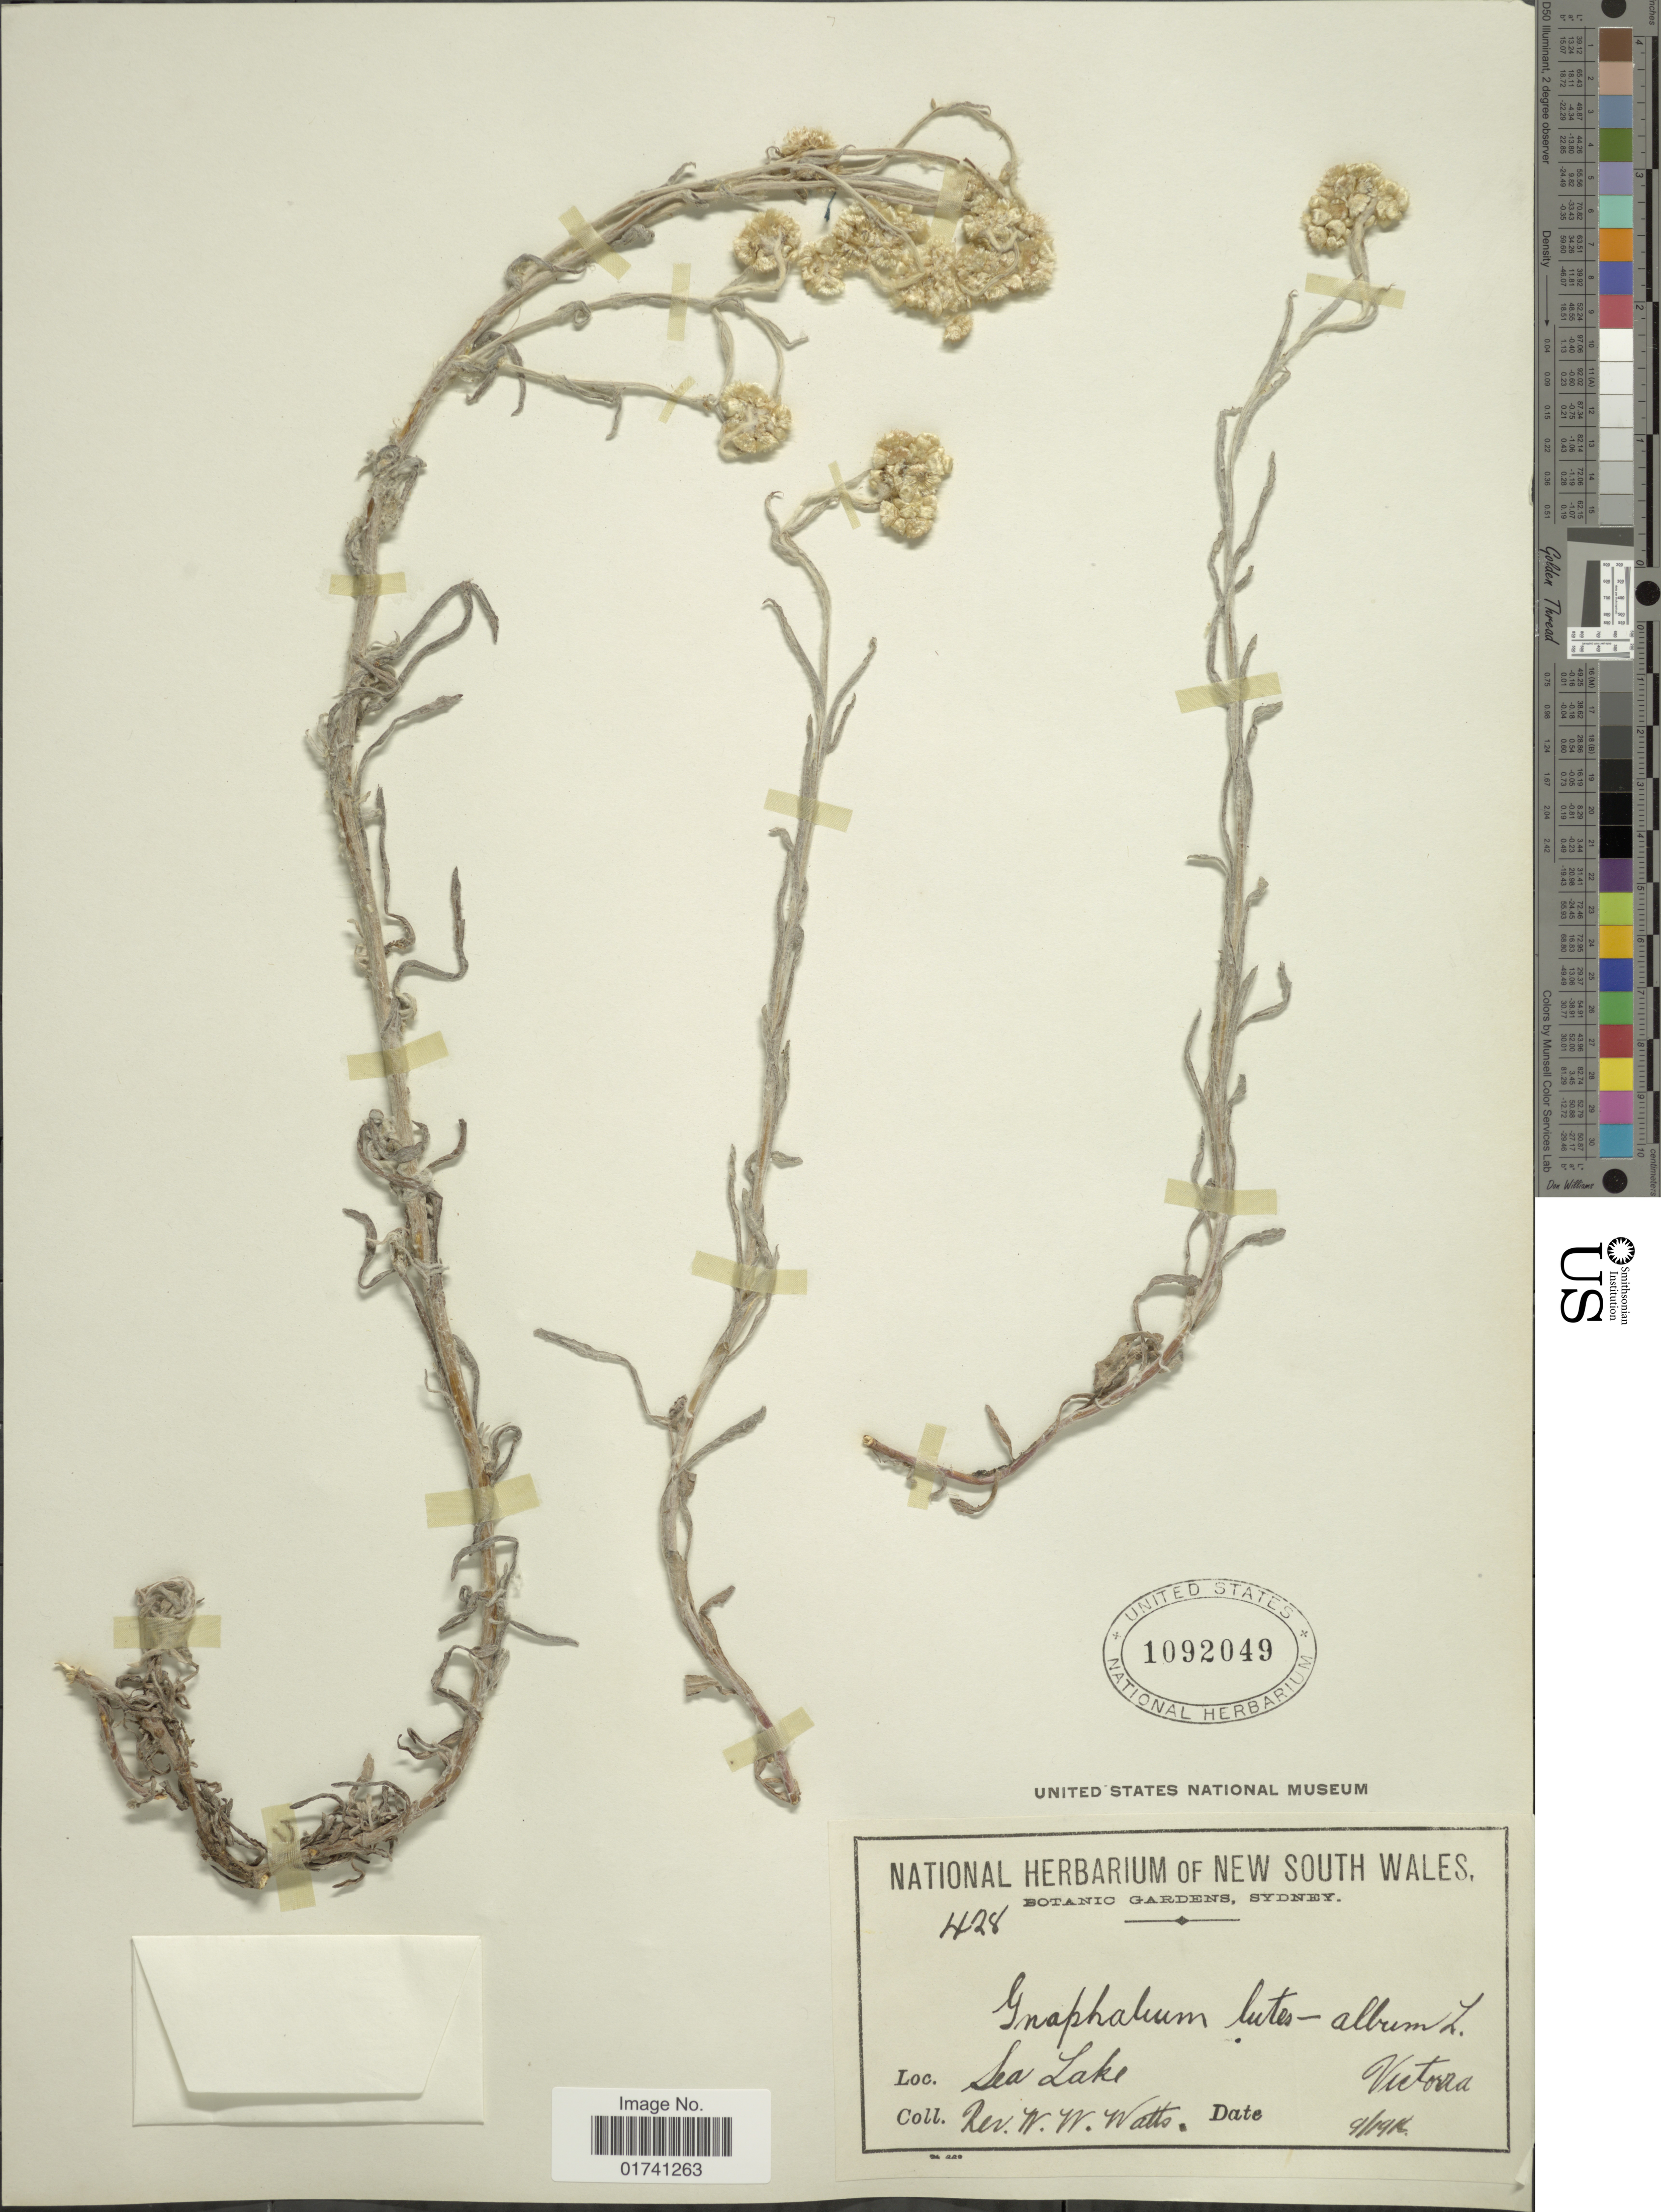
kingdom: Plantae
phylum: Tracheophyta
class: Magnoliopsida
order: Asterales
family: Asteraceae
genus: Laphangium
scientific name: Laphangium luteoalbum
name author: (L.) Tzvelev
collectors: W. W. Watts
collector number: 428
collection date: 1919-09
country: Australia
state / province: Victoria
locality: Sea Lake, Victoria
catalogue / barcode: US 1092049